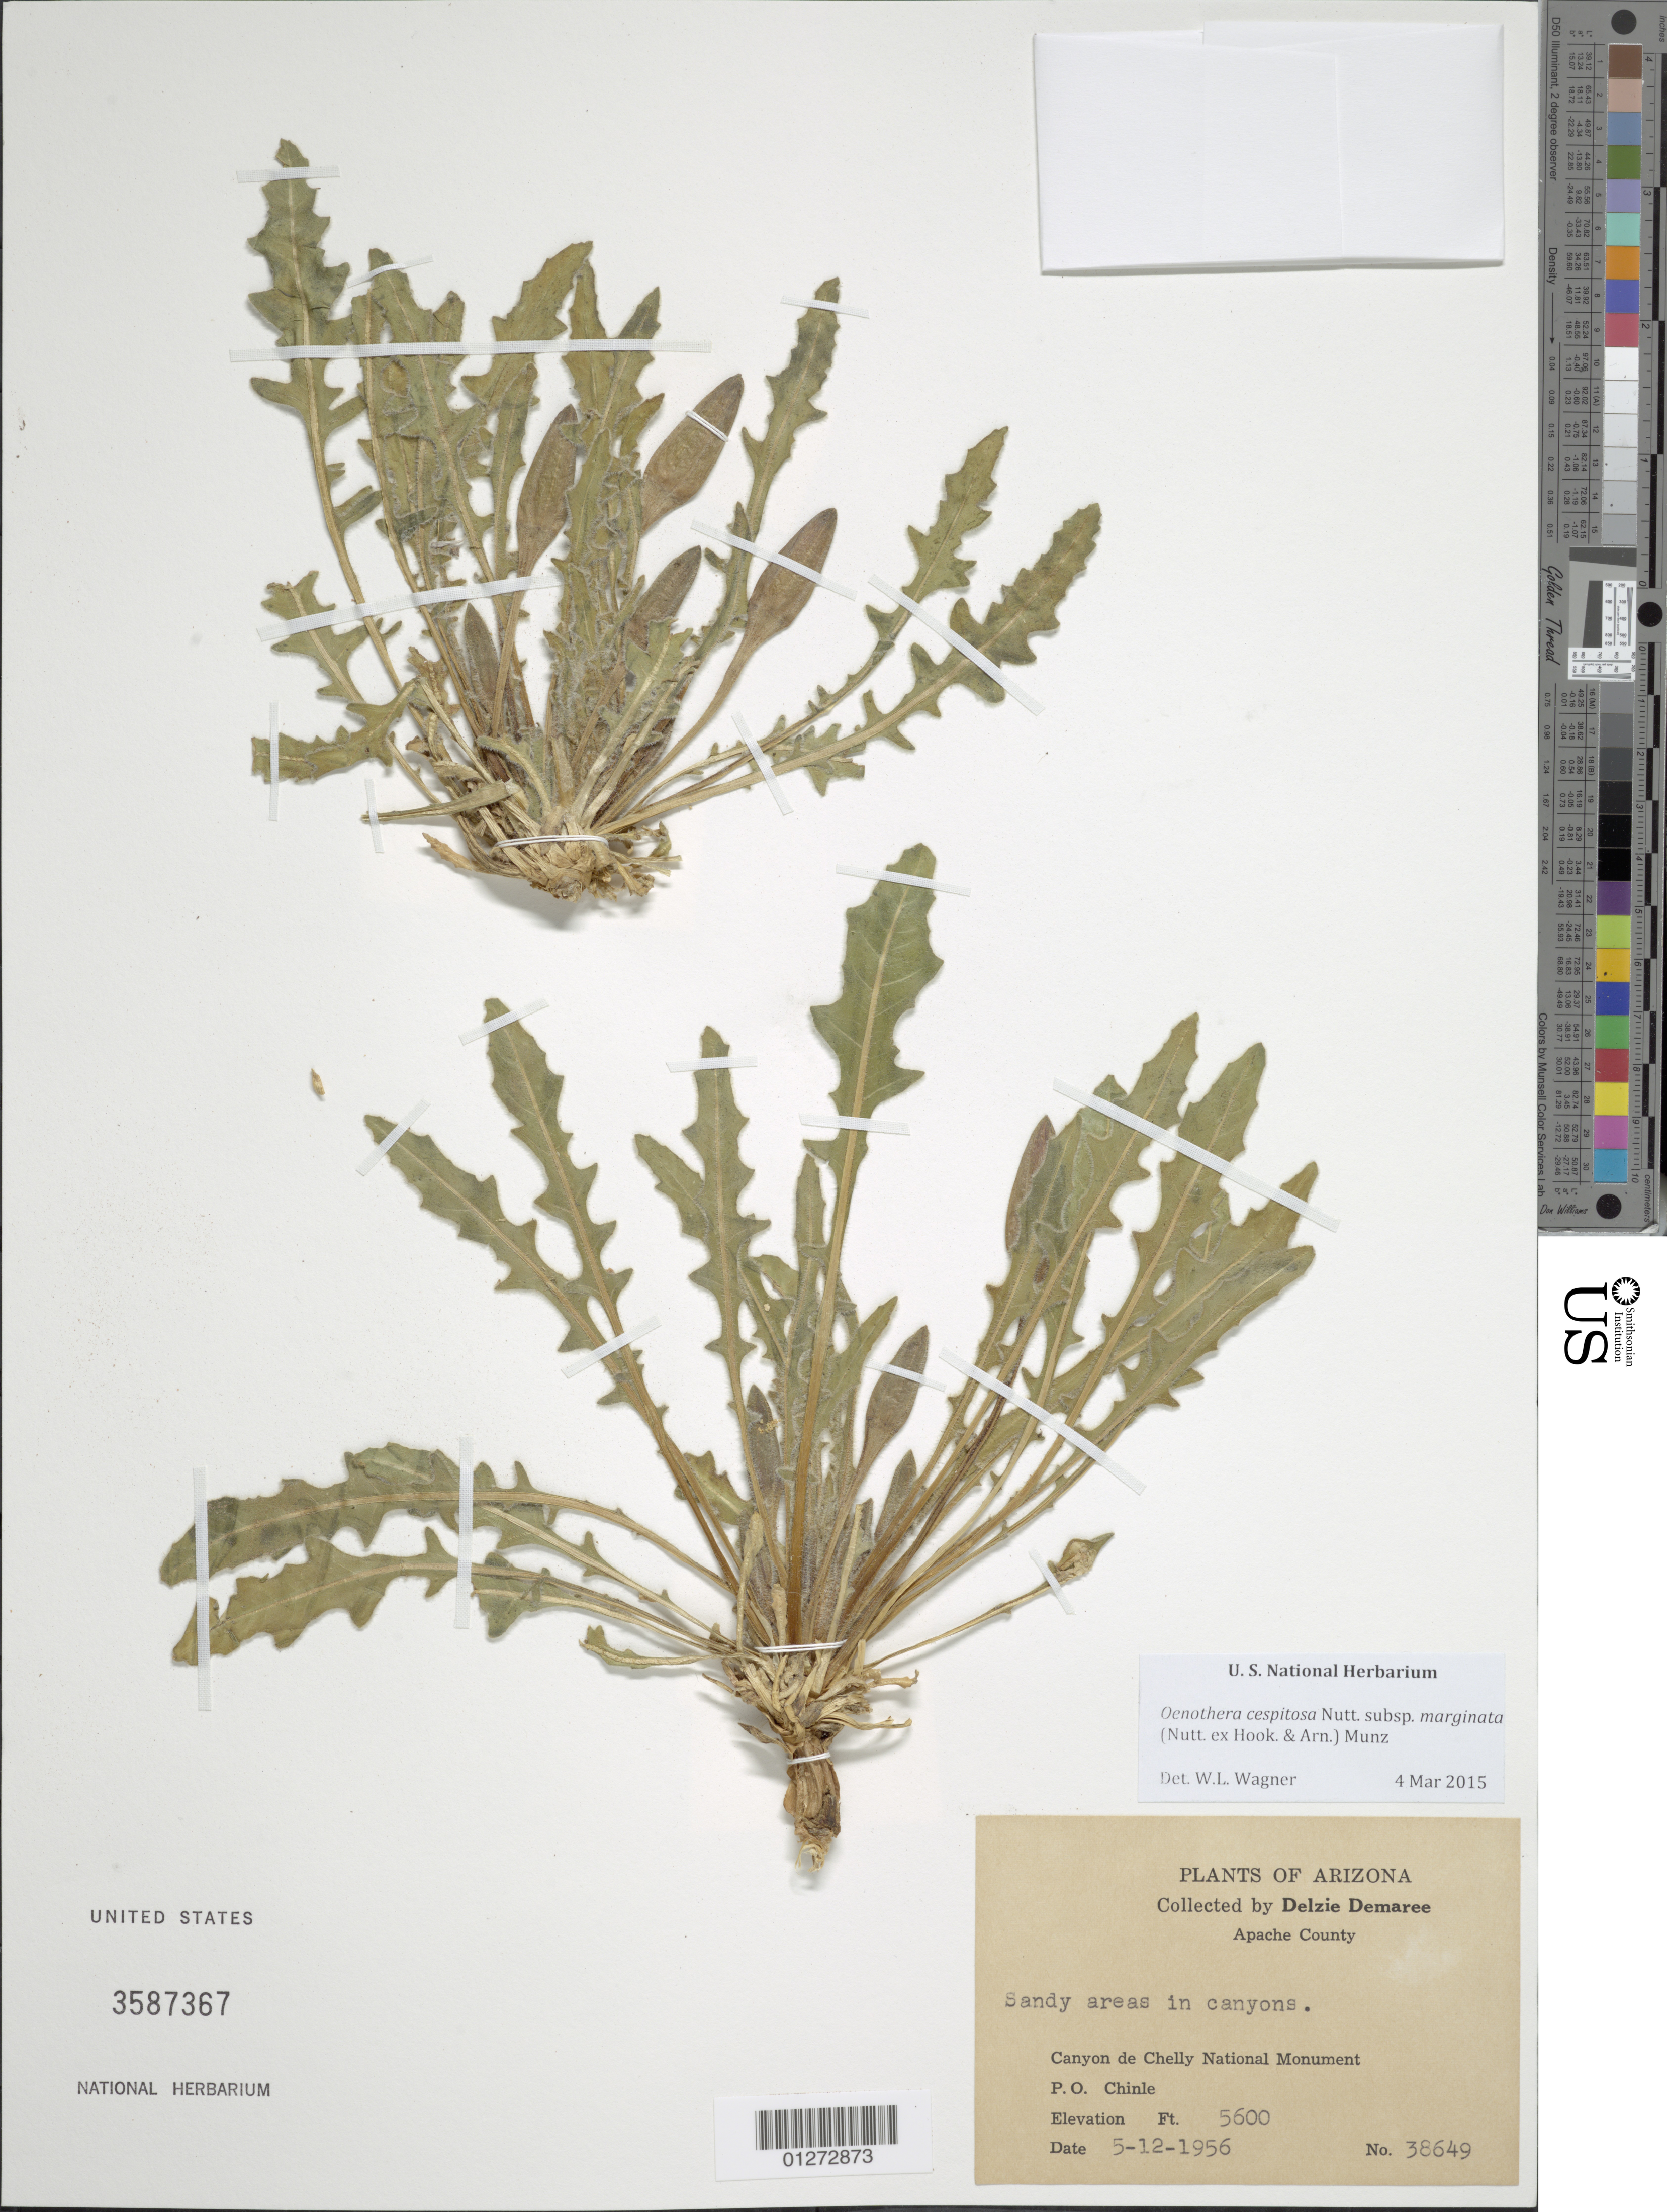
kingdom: Plantae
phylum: Tracheophyta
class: Magnoliopsida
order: Myrtales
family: Onagraceae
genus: Oenothera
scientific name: Oenothera cespitosa subsp. marginata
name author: (Nutt. ex Hook. & Arn.) Munz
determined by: Wagner, W. L., (BOT), Smithsonian Institution - National Museum of Natural History (UNITED STATES)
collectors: D. Demaree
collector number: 38649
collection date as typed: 5-12-1956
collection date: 1956-05-12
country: United States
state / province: Arizona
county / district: Apache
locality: Canyon de Chelly National Monument, P.O. Chinle.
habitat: Sandy areas in canyons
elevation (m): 1707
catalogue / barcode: US 3587367